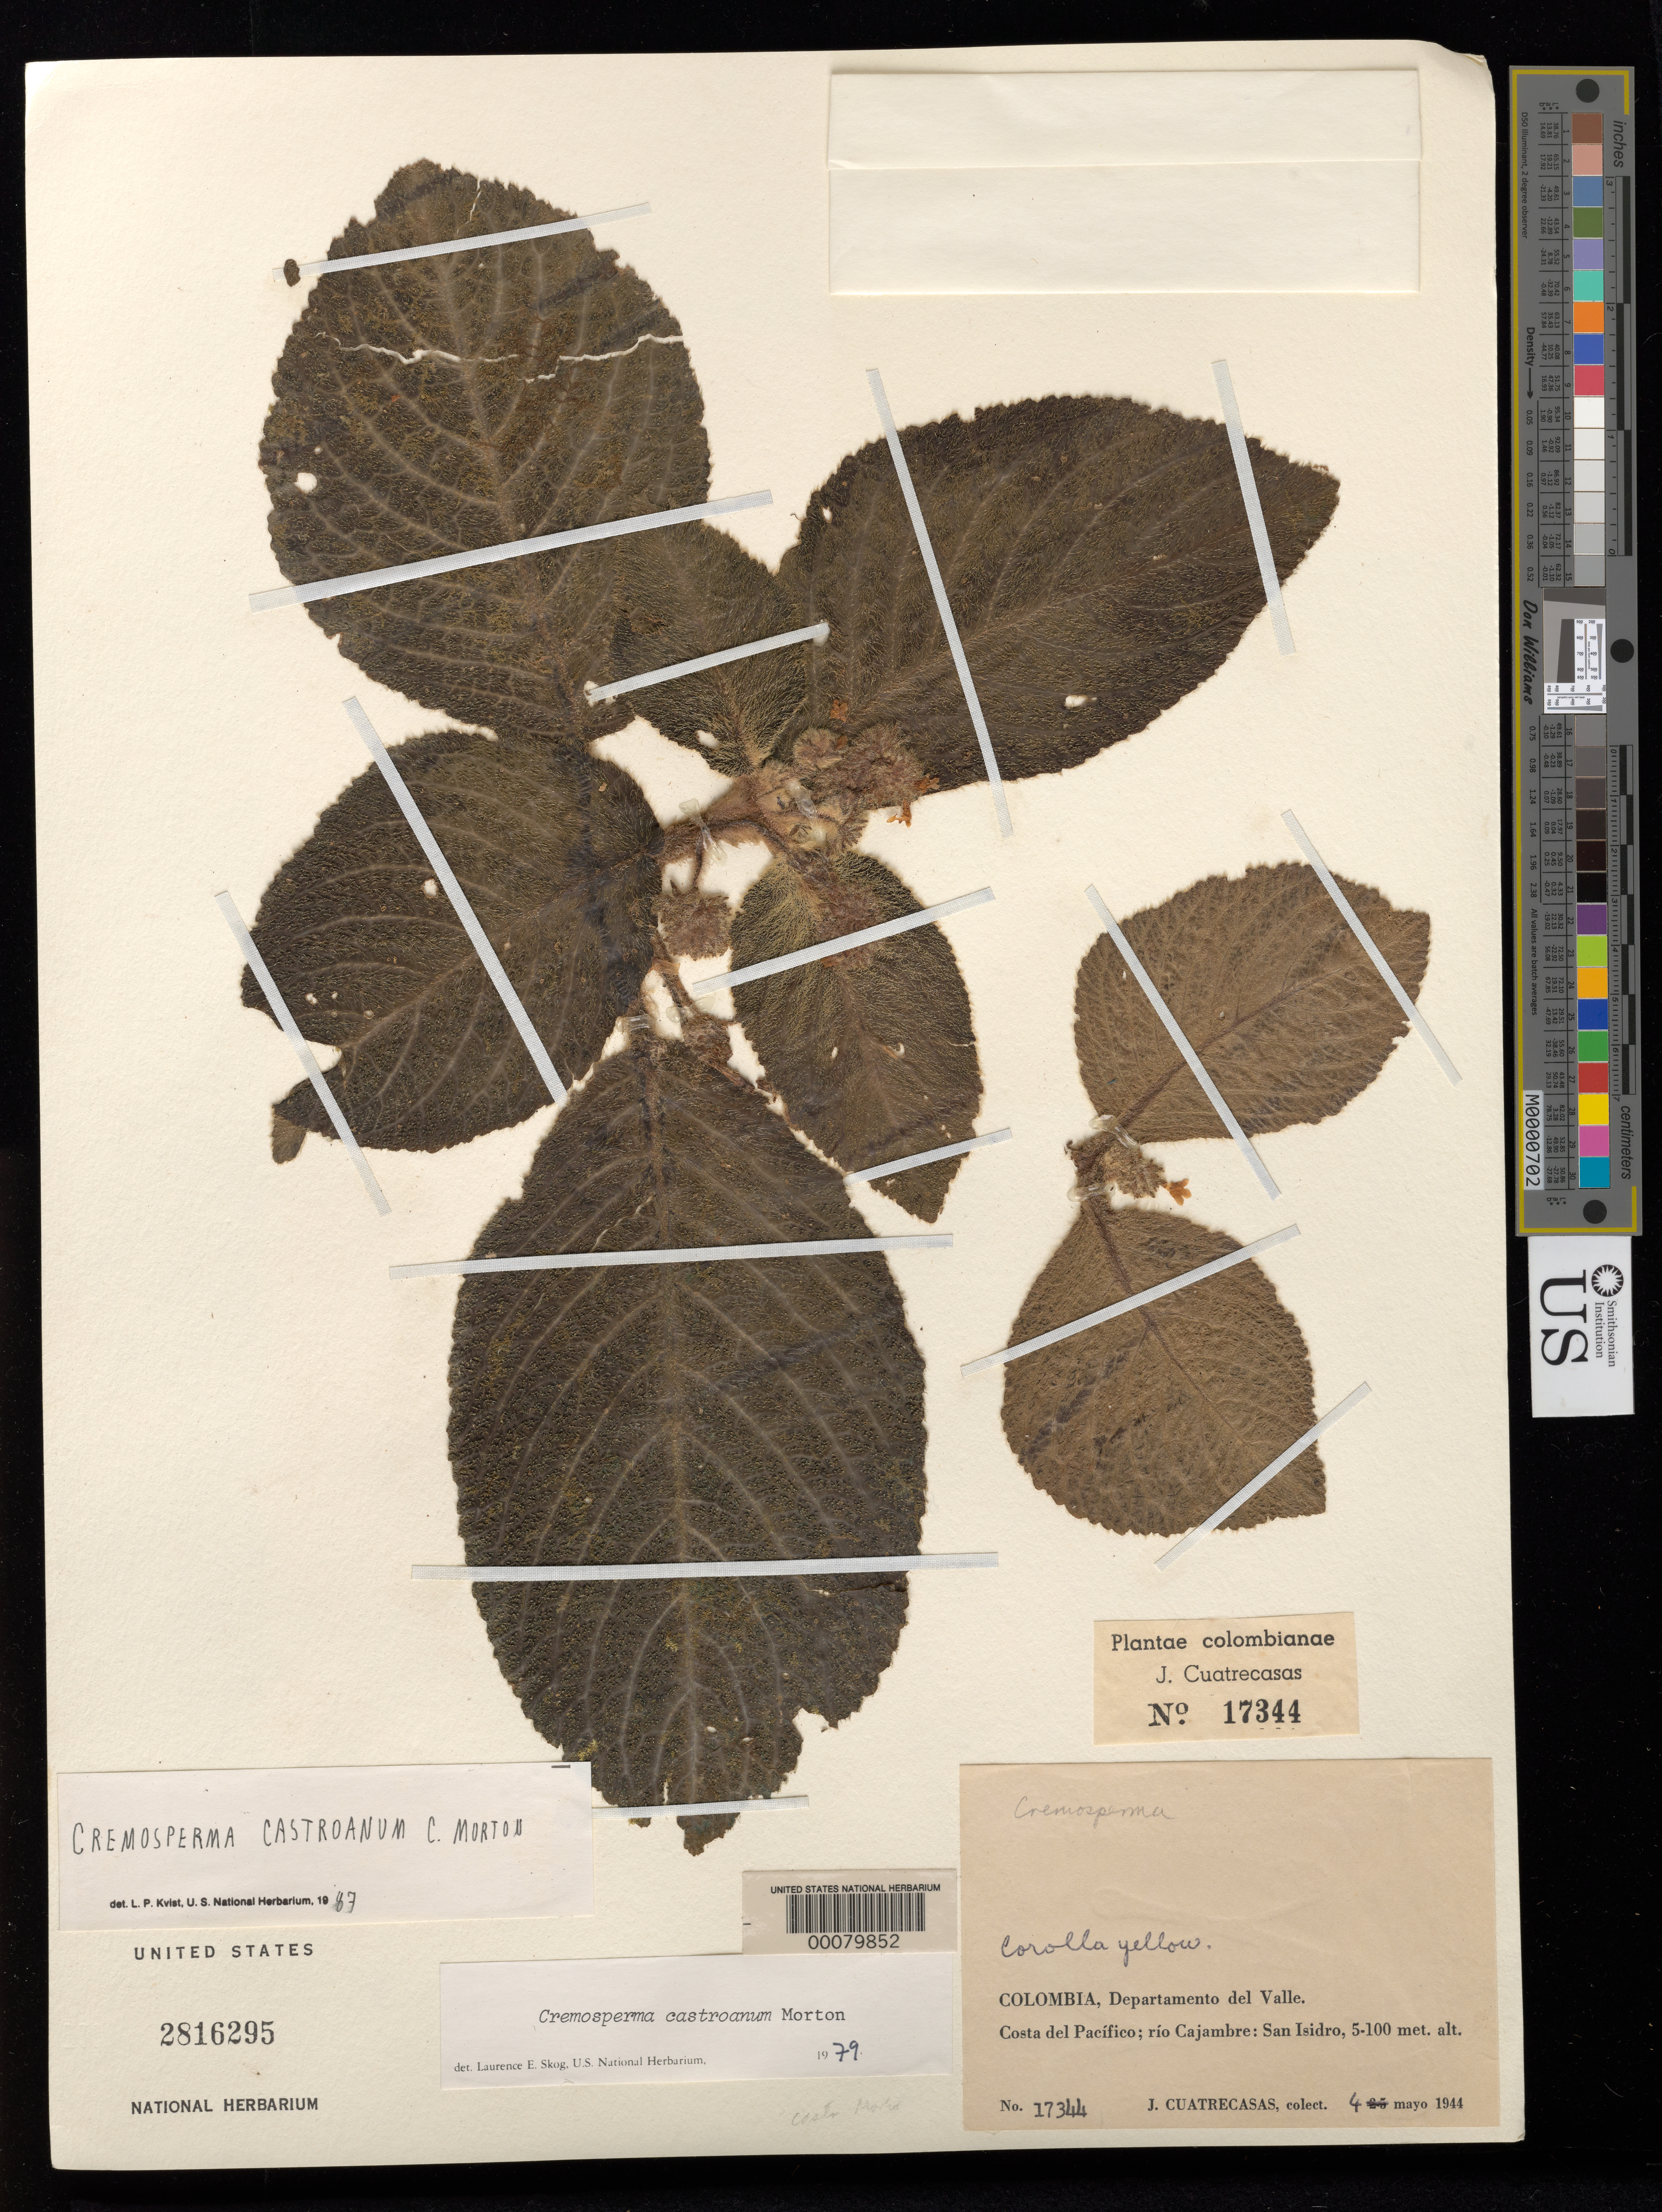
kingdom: Plantae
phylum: Tracheophyta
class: Magnoliopsida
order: Lamiales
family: Gesneriaceae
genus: Cremosperma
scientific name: Cremosperma castroanum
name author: C.V. Morton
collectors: J. Cuatrecasas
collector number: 17344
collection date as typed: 04 May 1944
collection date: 1944-05-04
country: Colombia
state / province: Valle del Cauca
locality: Costa del Pacífico; río Cajambre: San Isidro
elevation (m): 5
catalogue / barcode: US 2816295